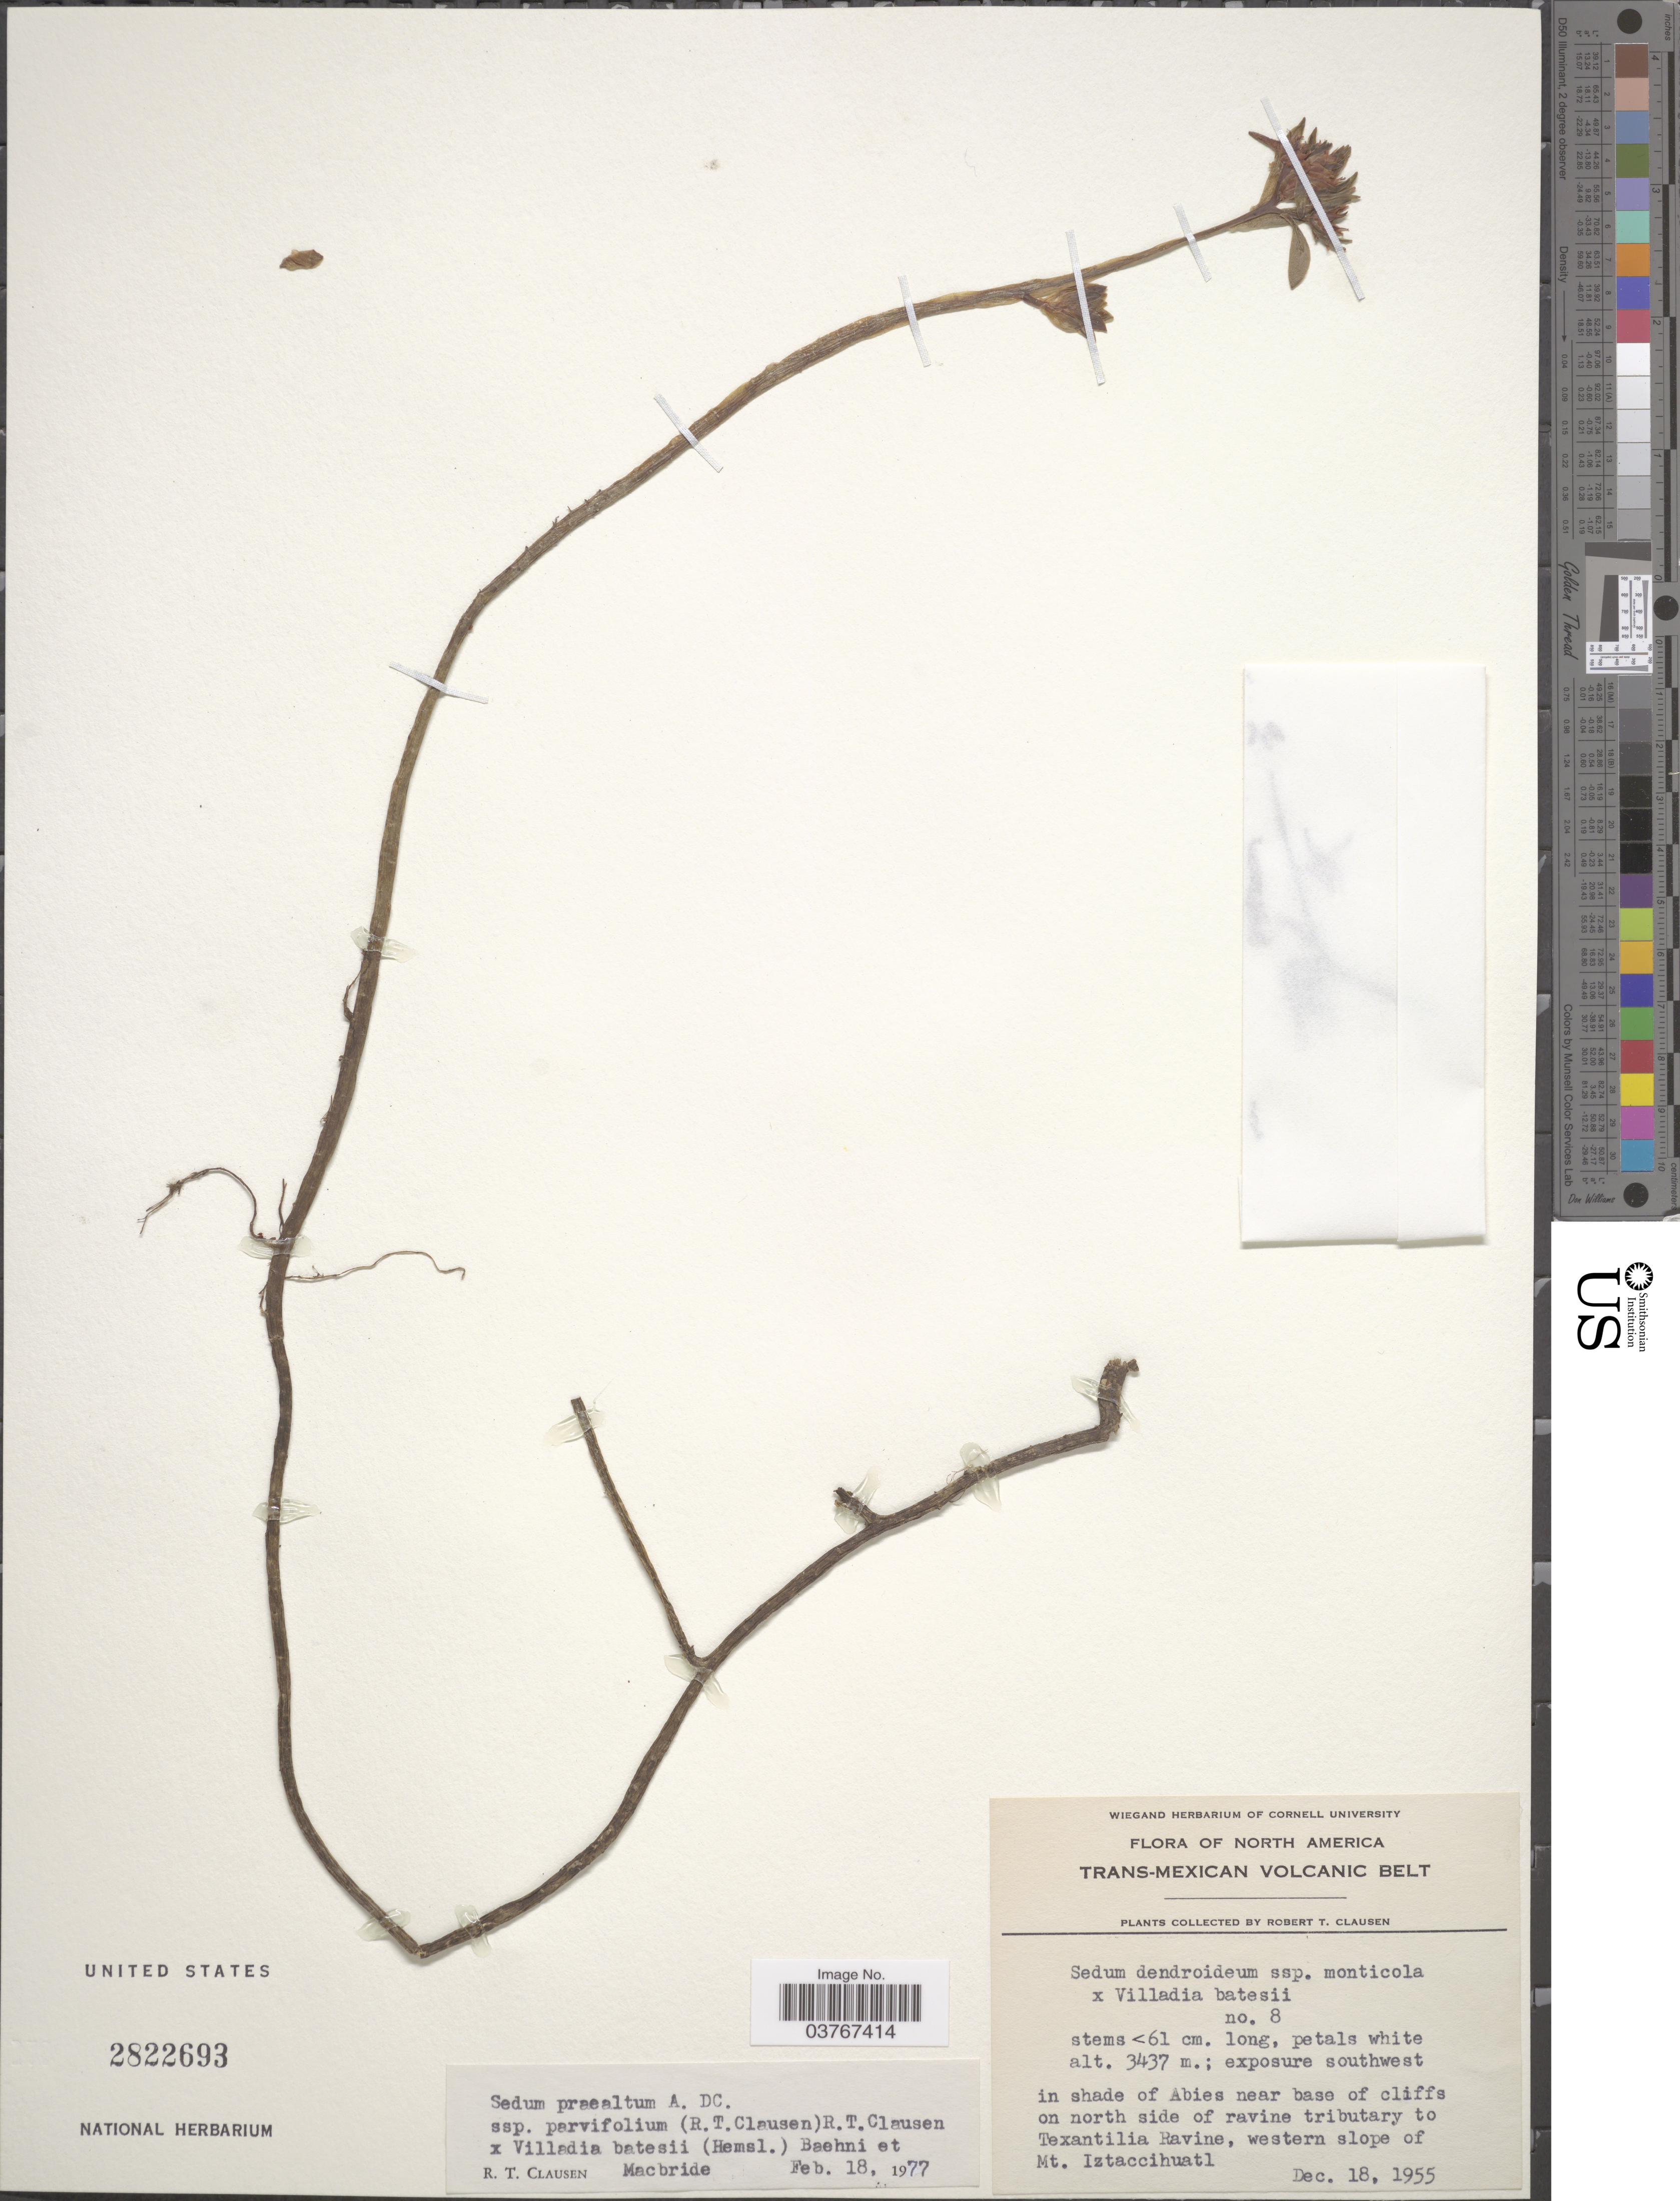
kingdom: Plantae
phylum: Tracheophyta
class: Magnoliopsida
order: Saxifragales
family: Crassulaceae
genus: Sedum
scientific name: Sedum praealtum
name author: A. DC.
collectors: R. T. Clausen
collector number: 8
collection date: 1955-12-18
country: Mexico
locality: Trans-Mexican Volcanic Belt. On north side of ravine tributary to Texantilia Ravine, western slope of Mt. Iztaccihuatl.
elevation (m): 3437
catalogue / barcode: US 2822693